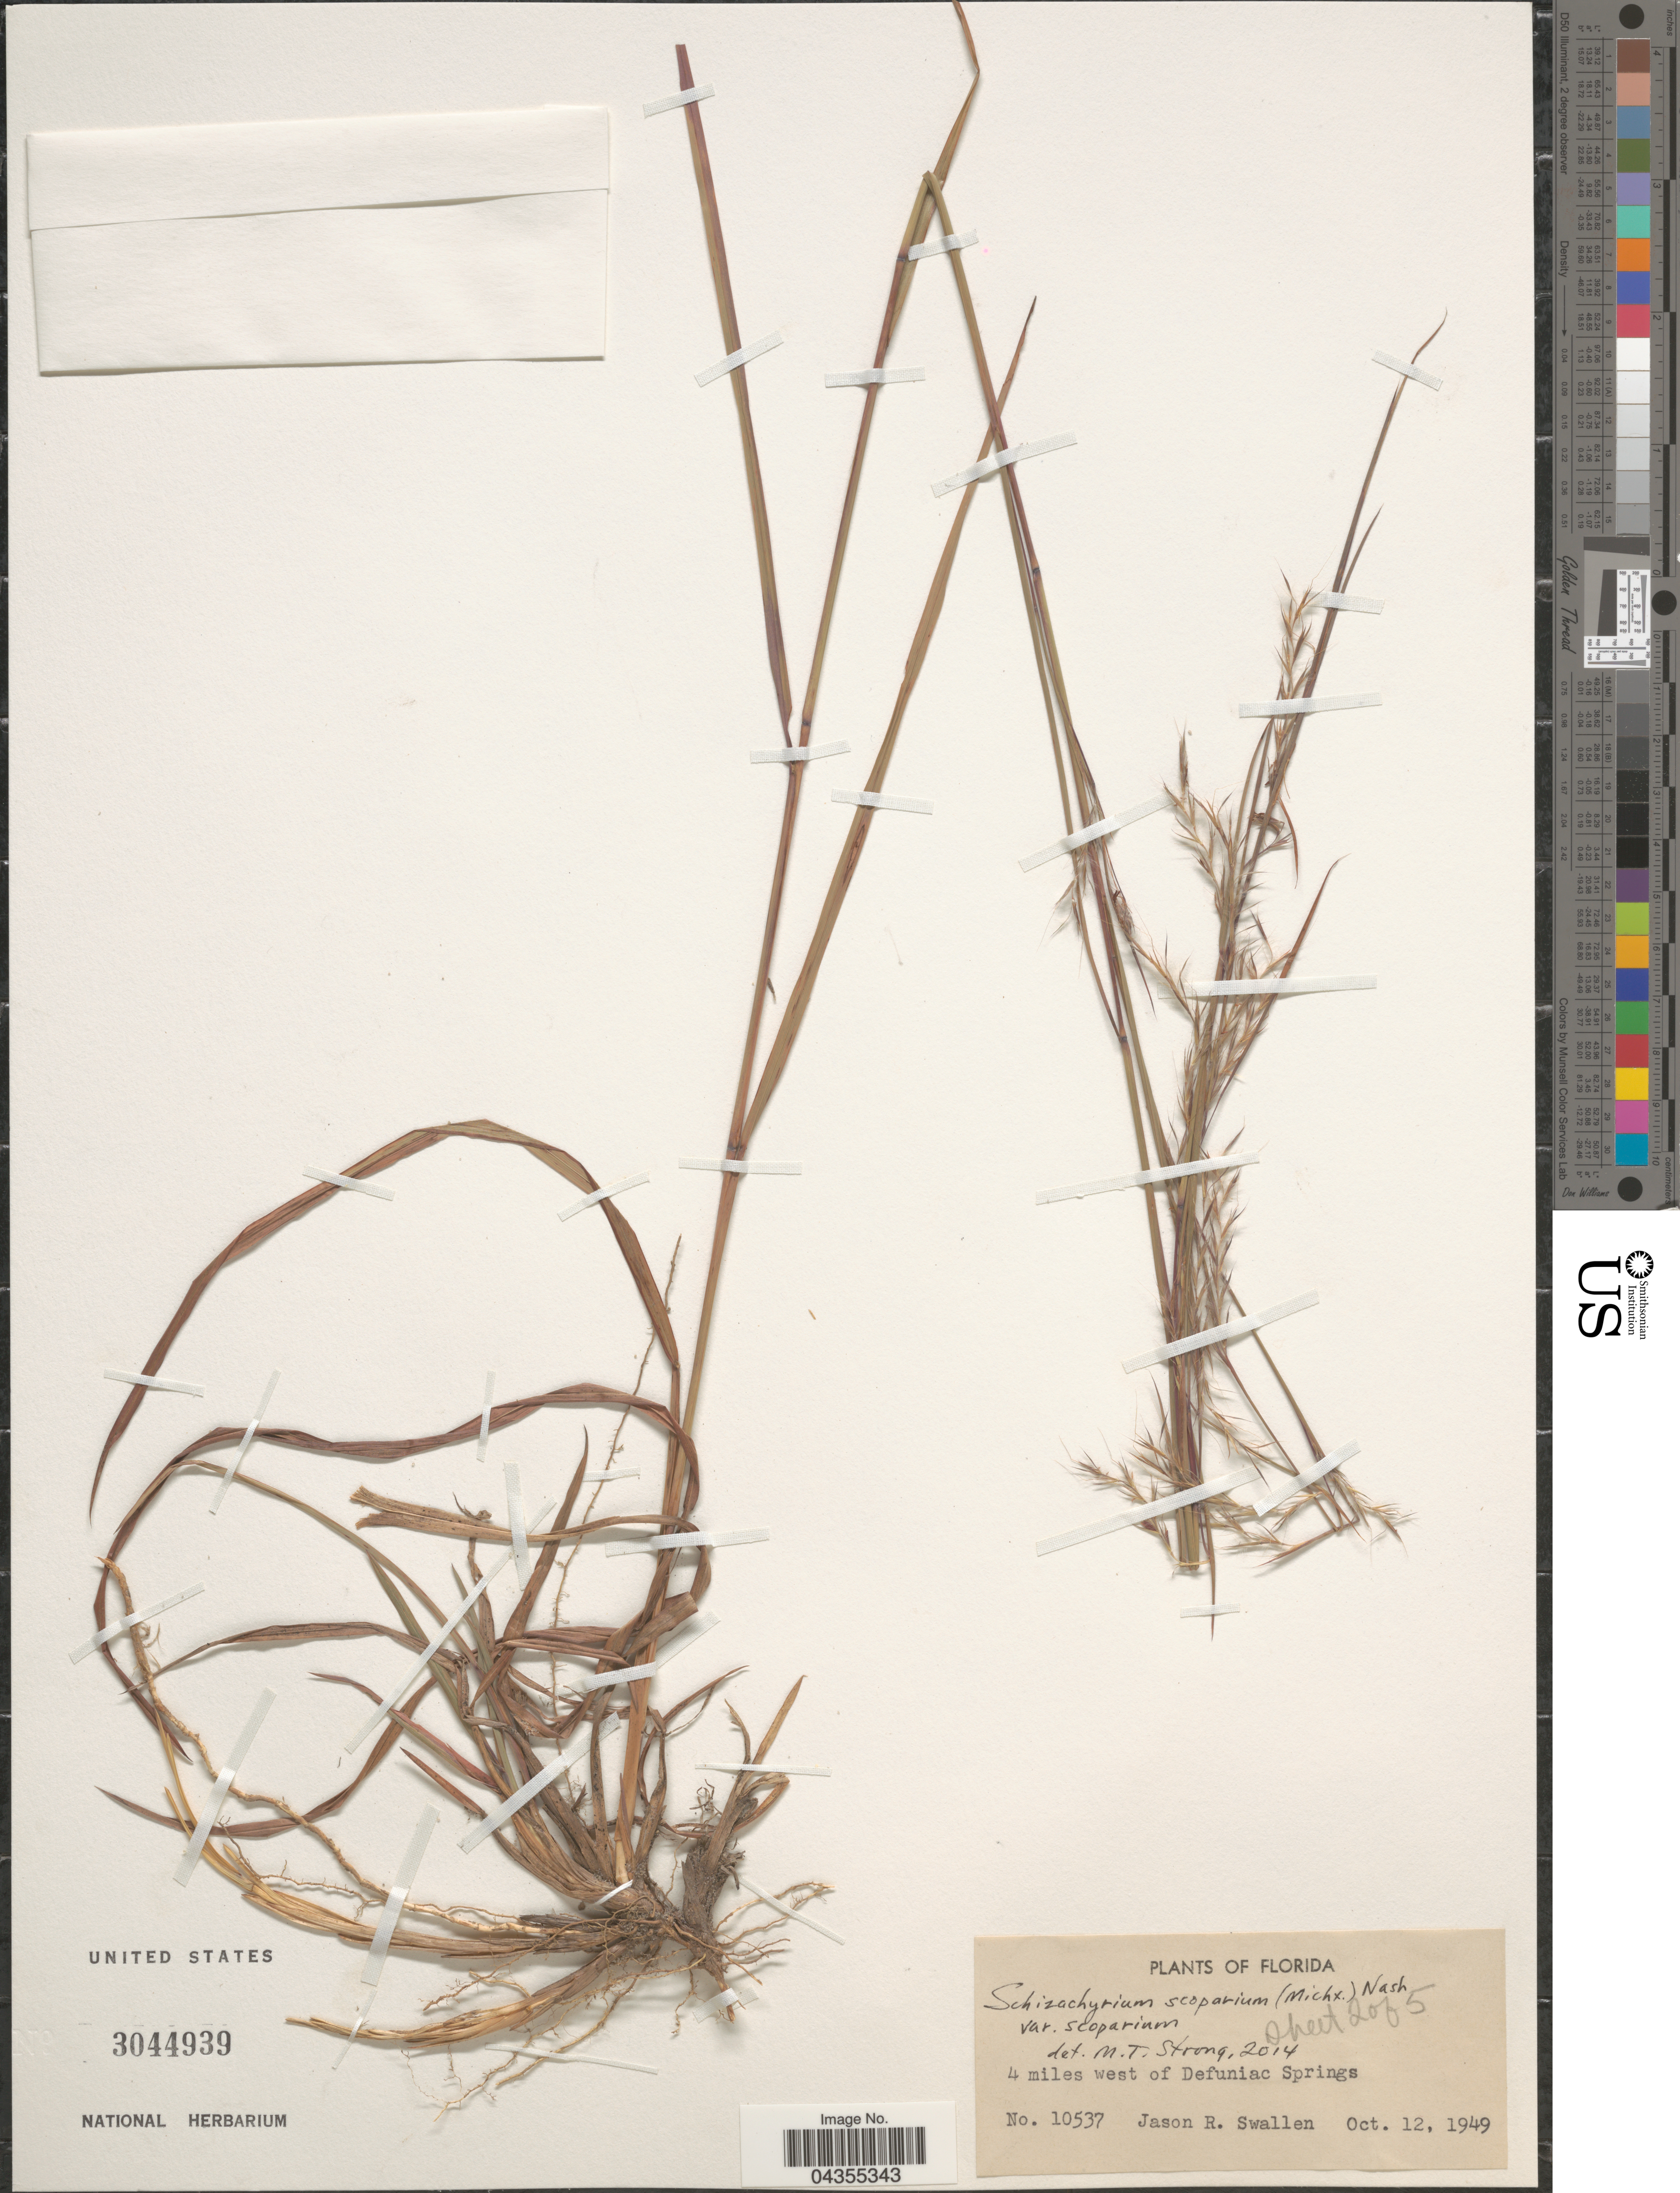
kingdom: Plantae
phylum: Tracheophyta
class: Liliopsida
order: Poales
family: Poaceae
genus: Schizachyrium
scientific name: Schizachyrium scoparium var. scoparium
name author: (Michx.) Nash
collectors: J. R. Swallen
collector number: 10537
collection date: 1949-10-12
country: United States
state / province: Florida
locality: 4 miles west of Defuniac Springs.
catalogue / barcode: US 3044939